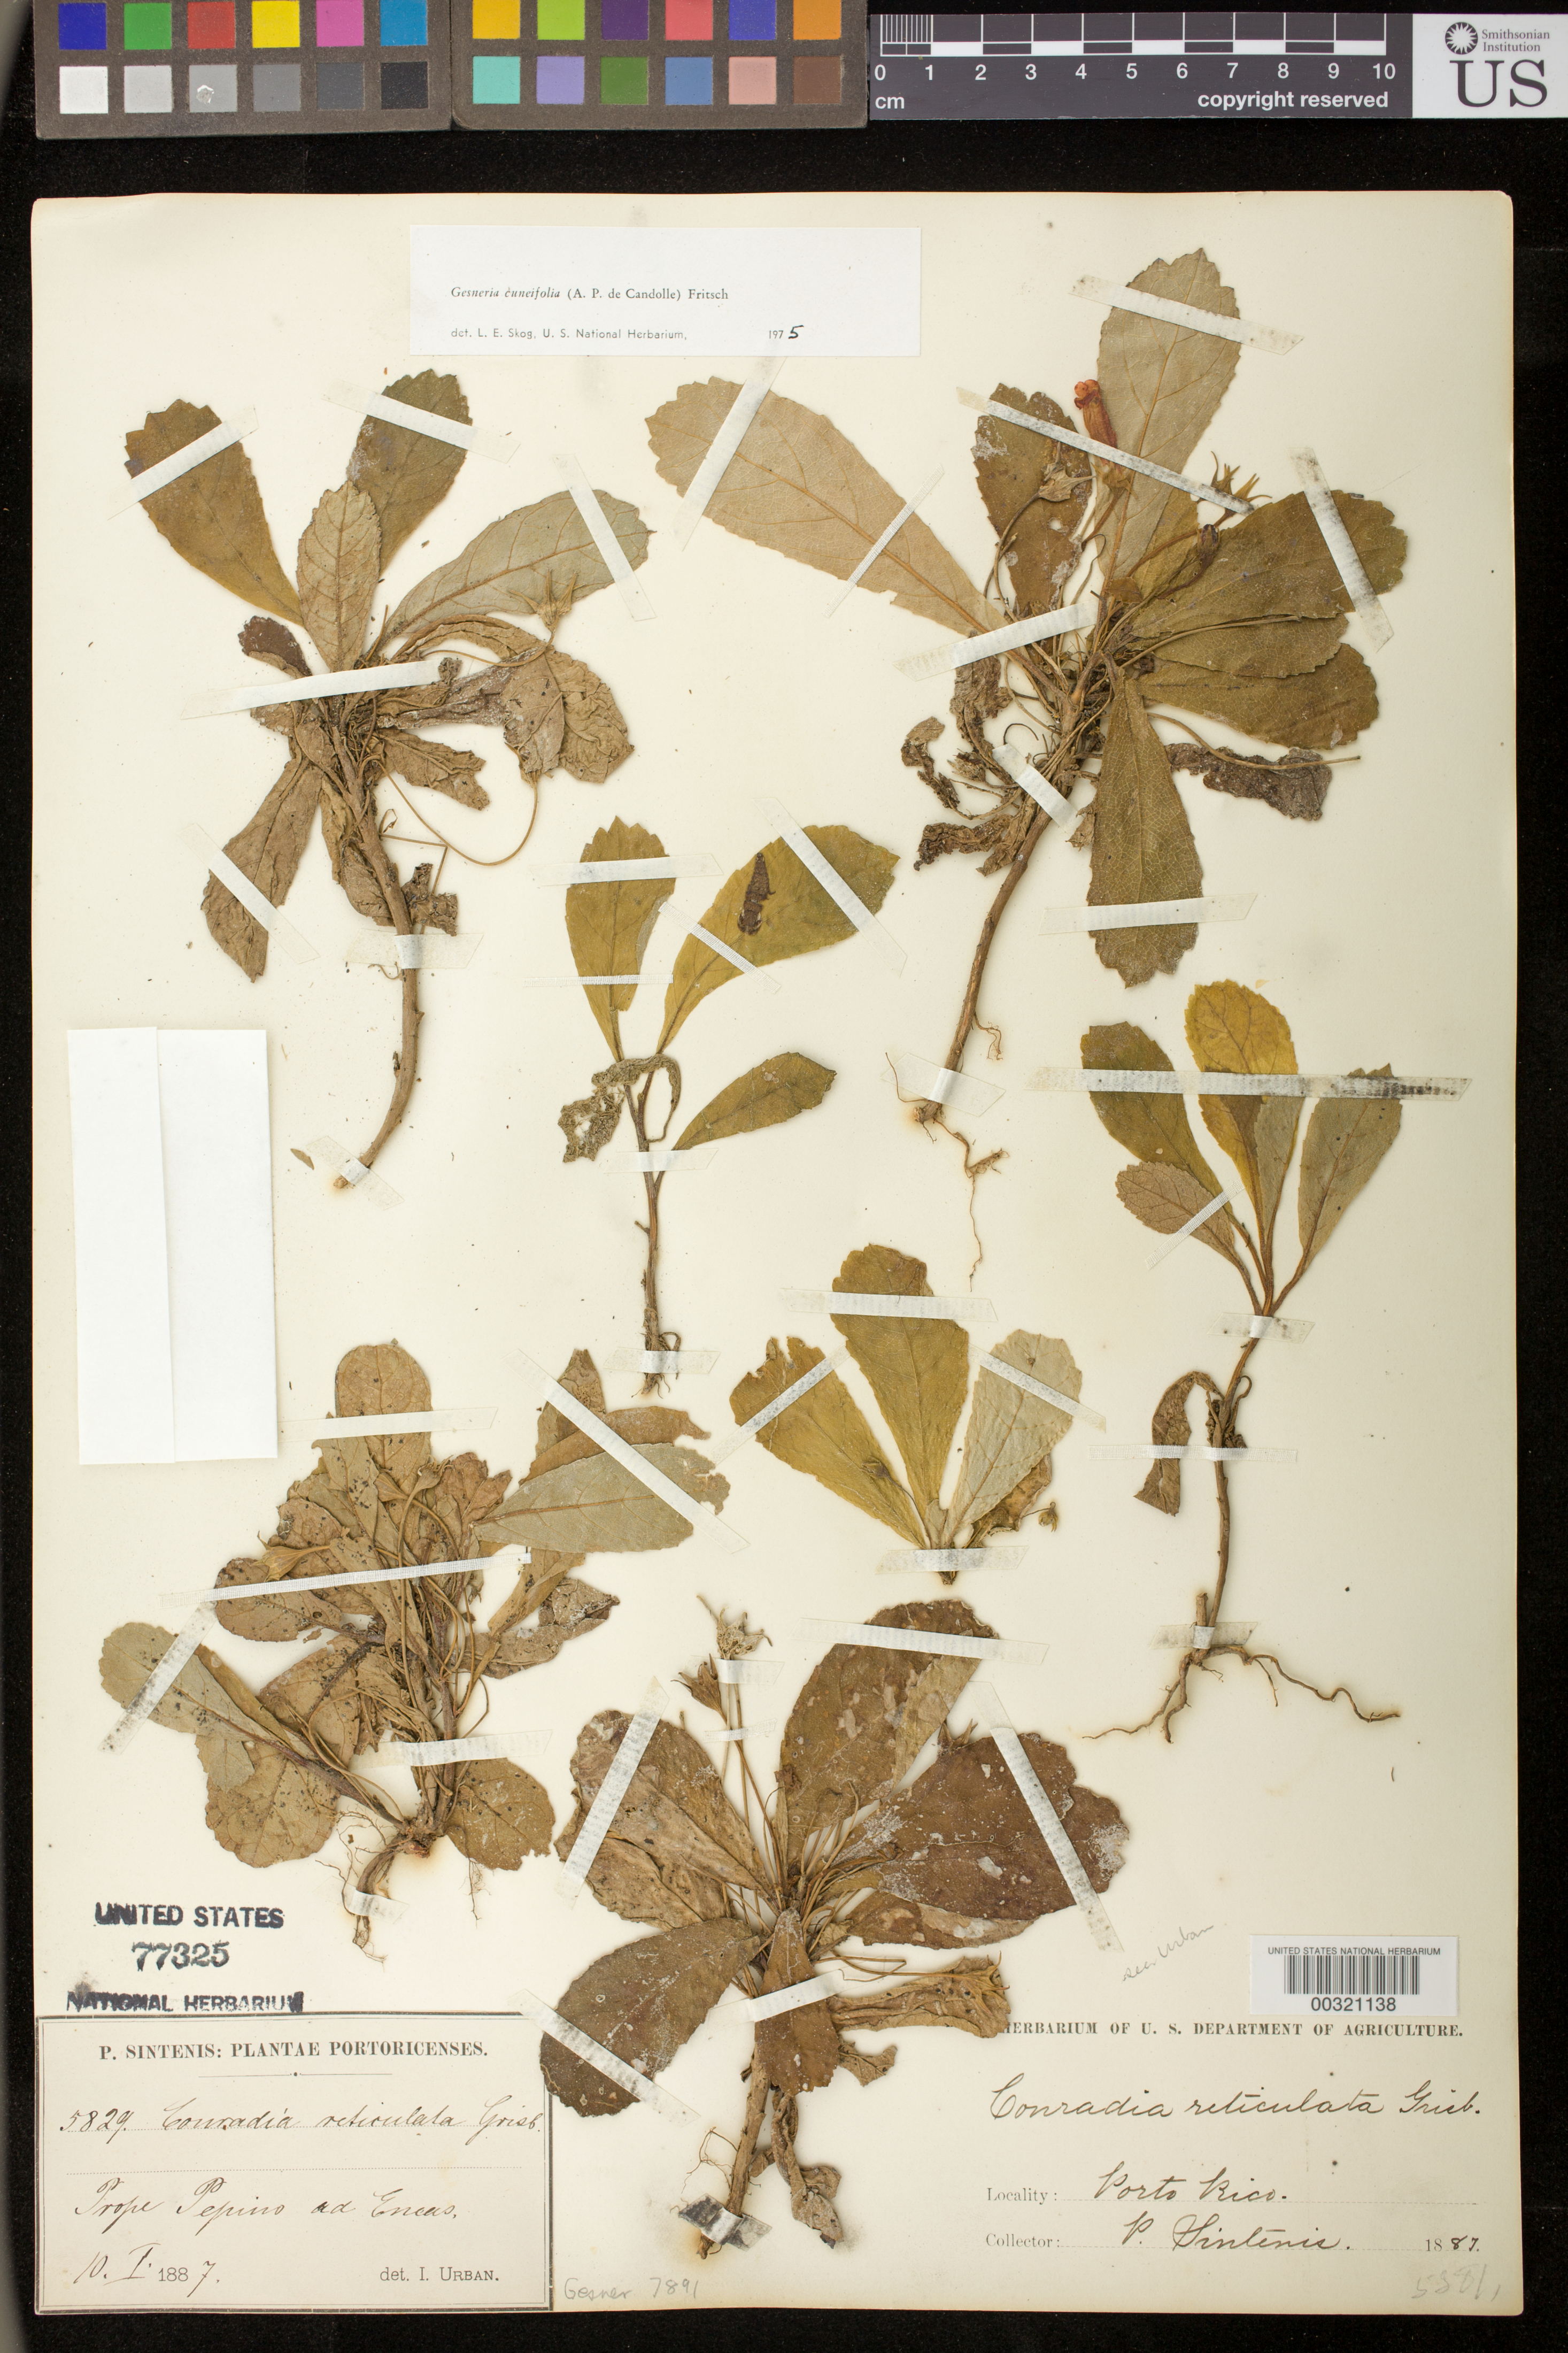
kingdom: Plantae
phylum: Tracheophyta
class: Magnoliopsida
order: Lamiales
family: Gesneriaceae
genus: Gesneria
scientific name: Gesneria cuneifolia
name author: (DC.) Fritsch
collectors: P. Sintenis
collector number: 5829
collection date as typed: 10 Jan 1887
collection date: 1887-01-10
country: Puerto Rico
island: Puerto Rico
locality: Prope Pepino ad Encas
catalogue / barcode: US 77325